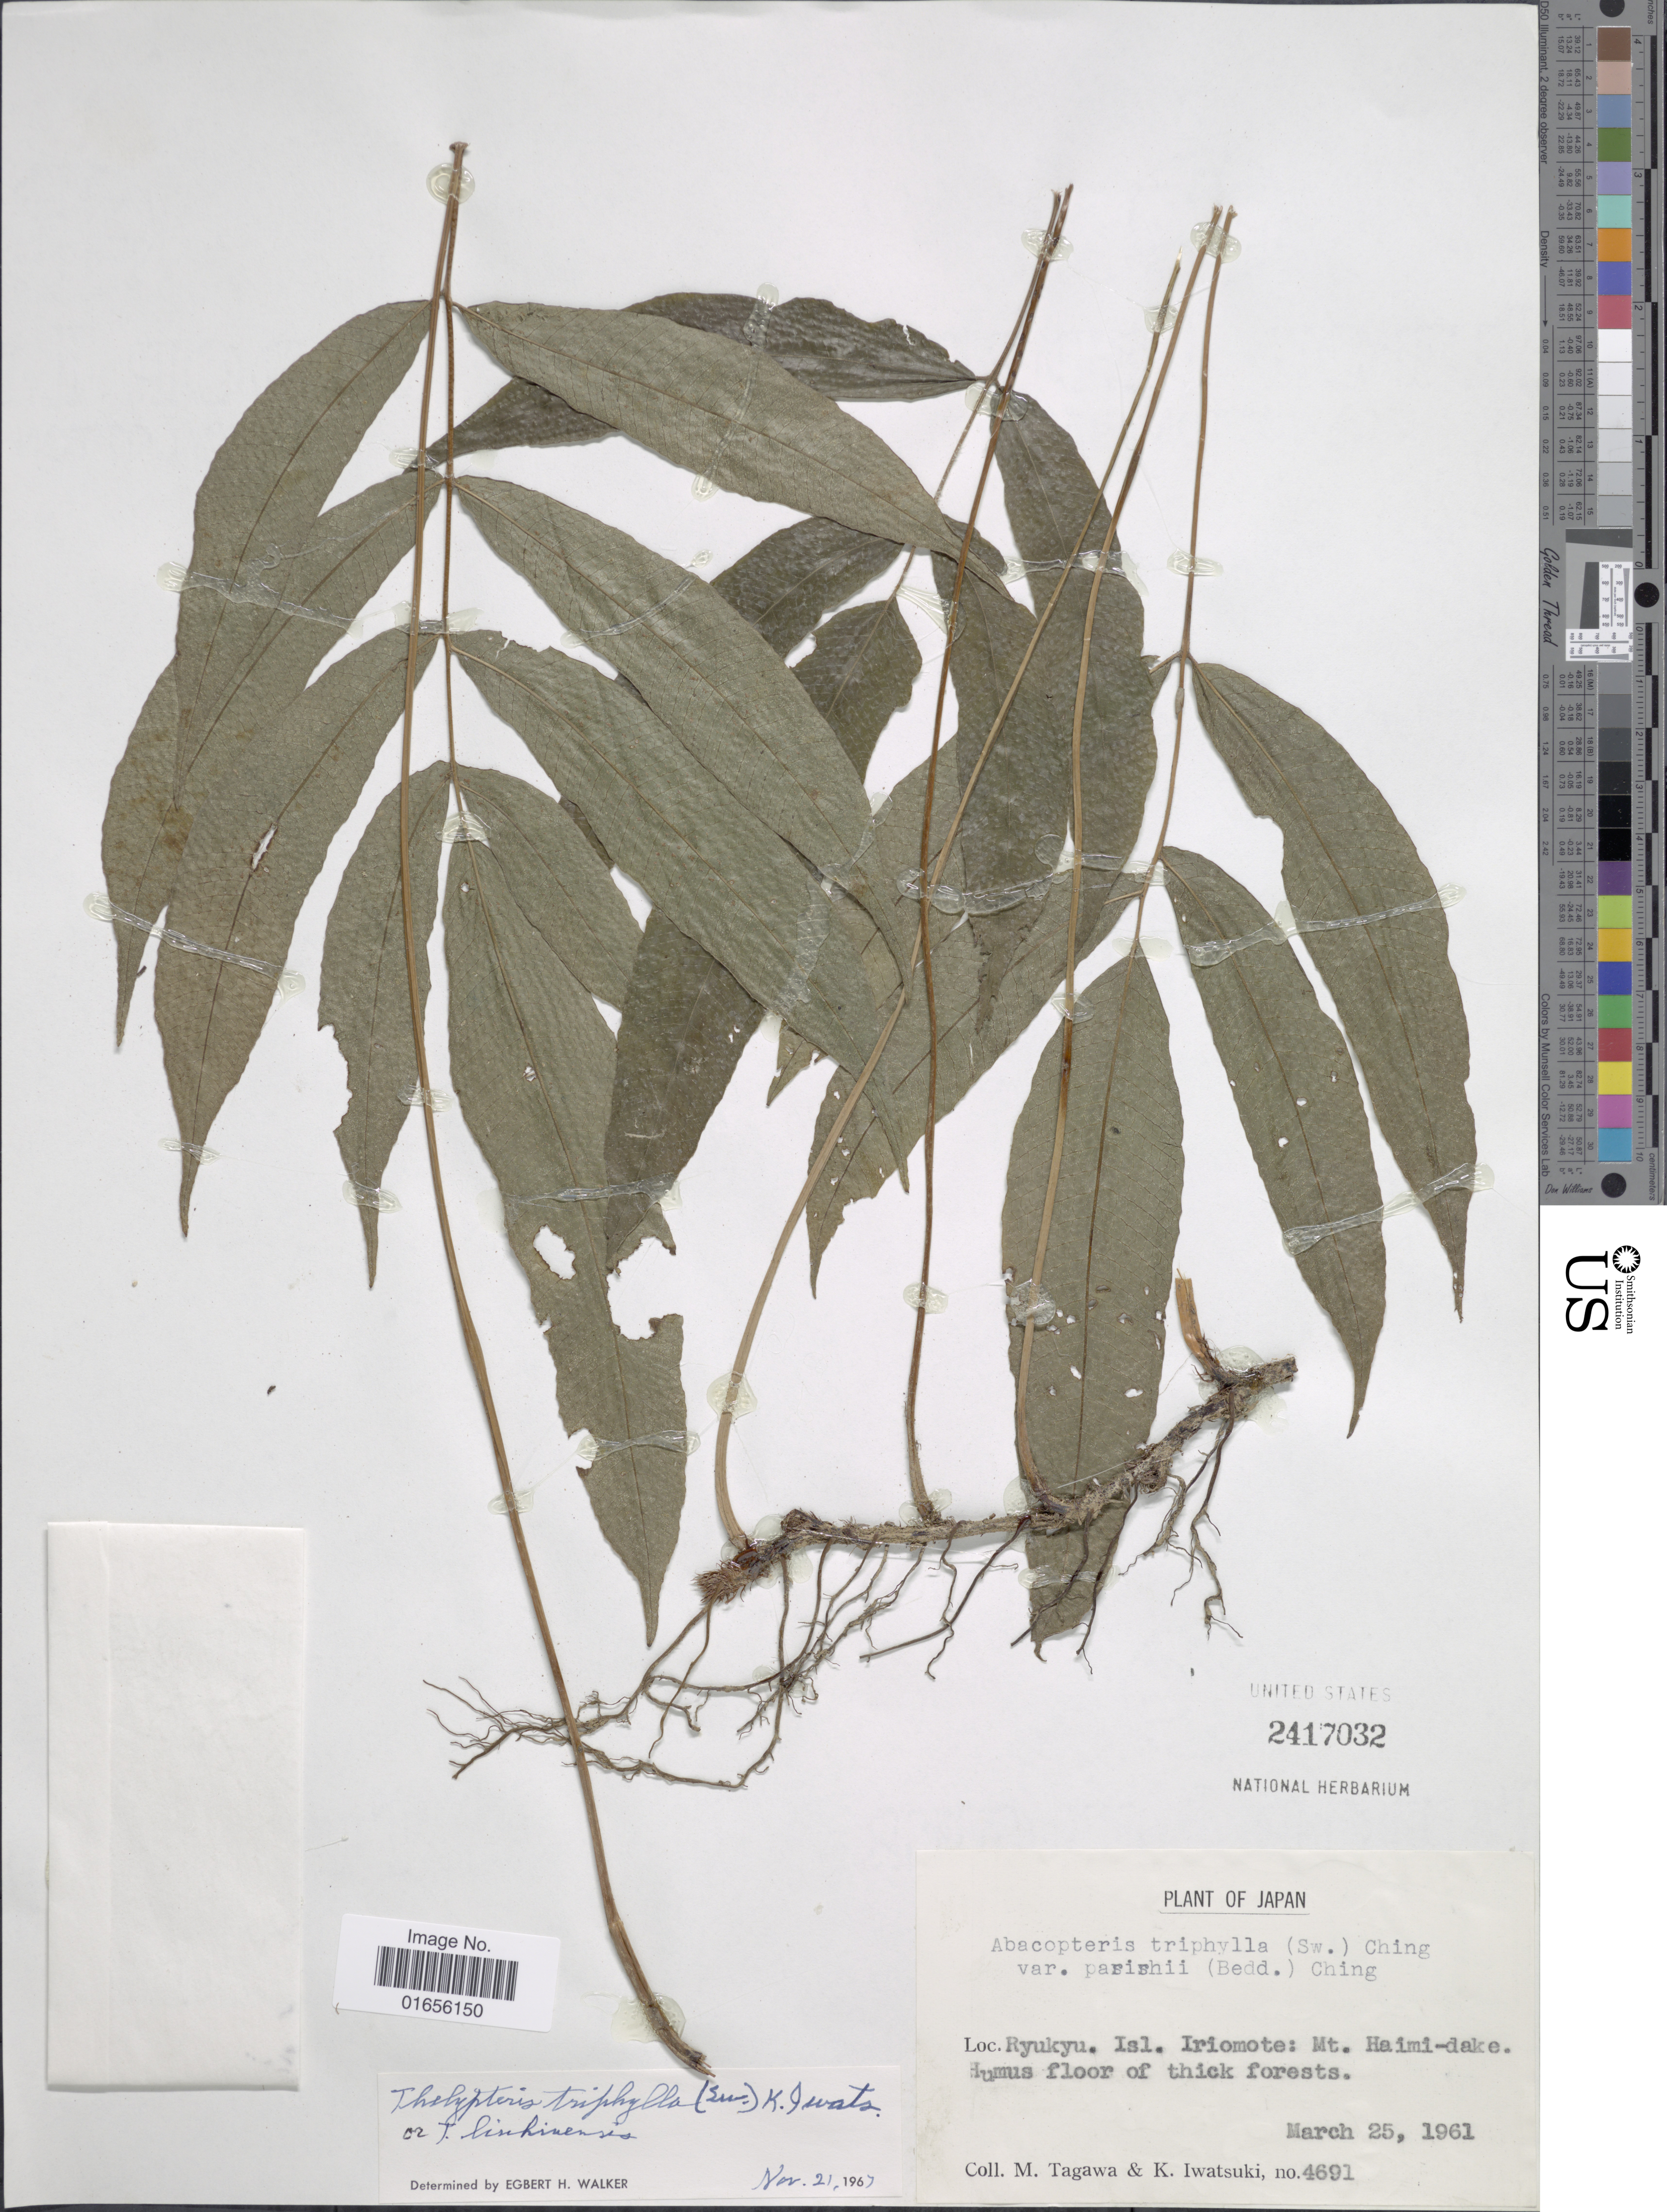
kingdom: Plantae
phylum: Tracheophyta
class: Polypodiopsida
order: Polypodiales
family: Thelypteridaceae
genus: Pronephrium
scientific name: Pronephrium triphyllum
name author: (Sw.) Holttum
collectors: M. Tagawa & K. Iwatsuki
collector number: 4691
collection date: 1961-03-25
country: Japan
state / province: Okinawa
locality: Japan, Ryukyu. Isl. Iriomote: Mt. Haimi-dake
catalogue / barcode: US 2417032